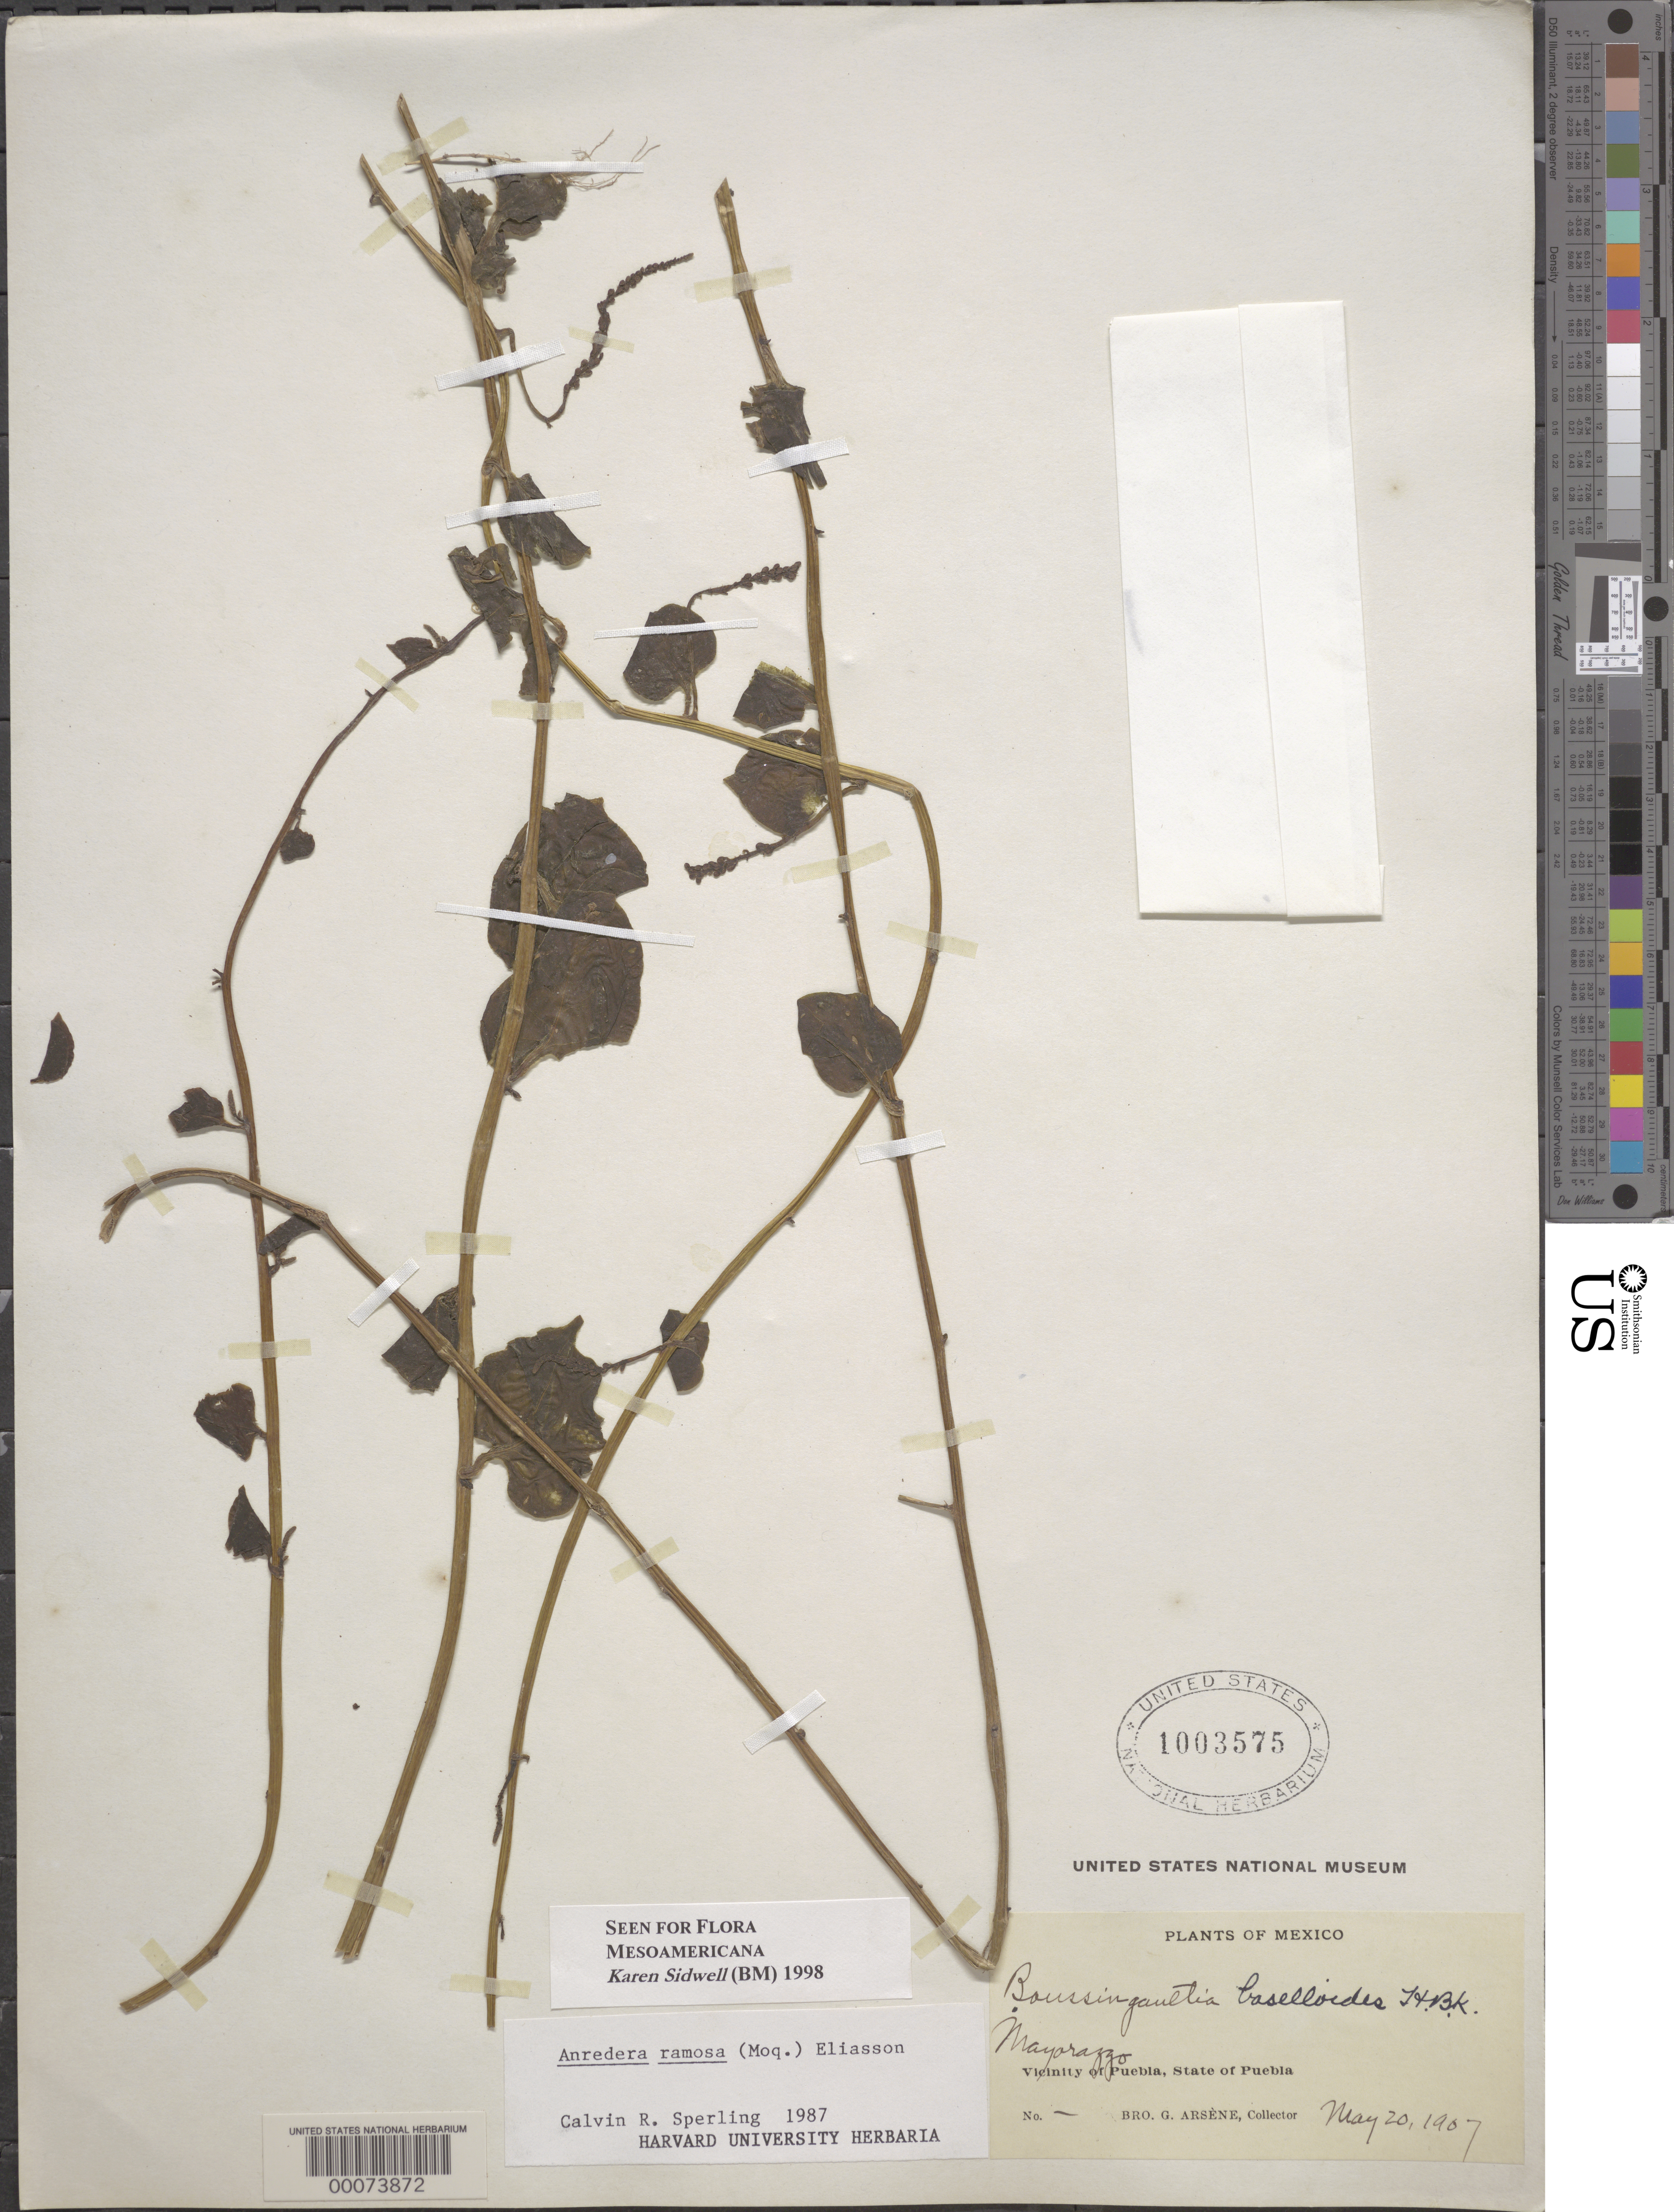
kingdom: Plantae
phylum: Tracheophyta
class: Magnoliopsida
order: Caryophyllales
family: Basellaceae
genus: Anredera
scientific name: Anredera ramosa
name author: (Moq.) Eliasson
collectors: Bro. G. Arsène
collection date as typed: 20 May 1907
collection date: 1907-05-20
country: Mexico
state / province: Puebla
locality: Vicinity of Puebla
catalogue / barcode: US 1003575